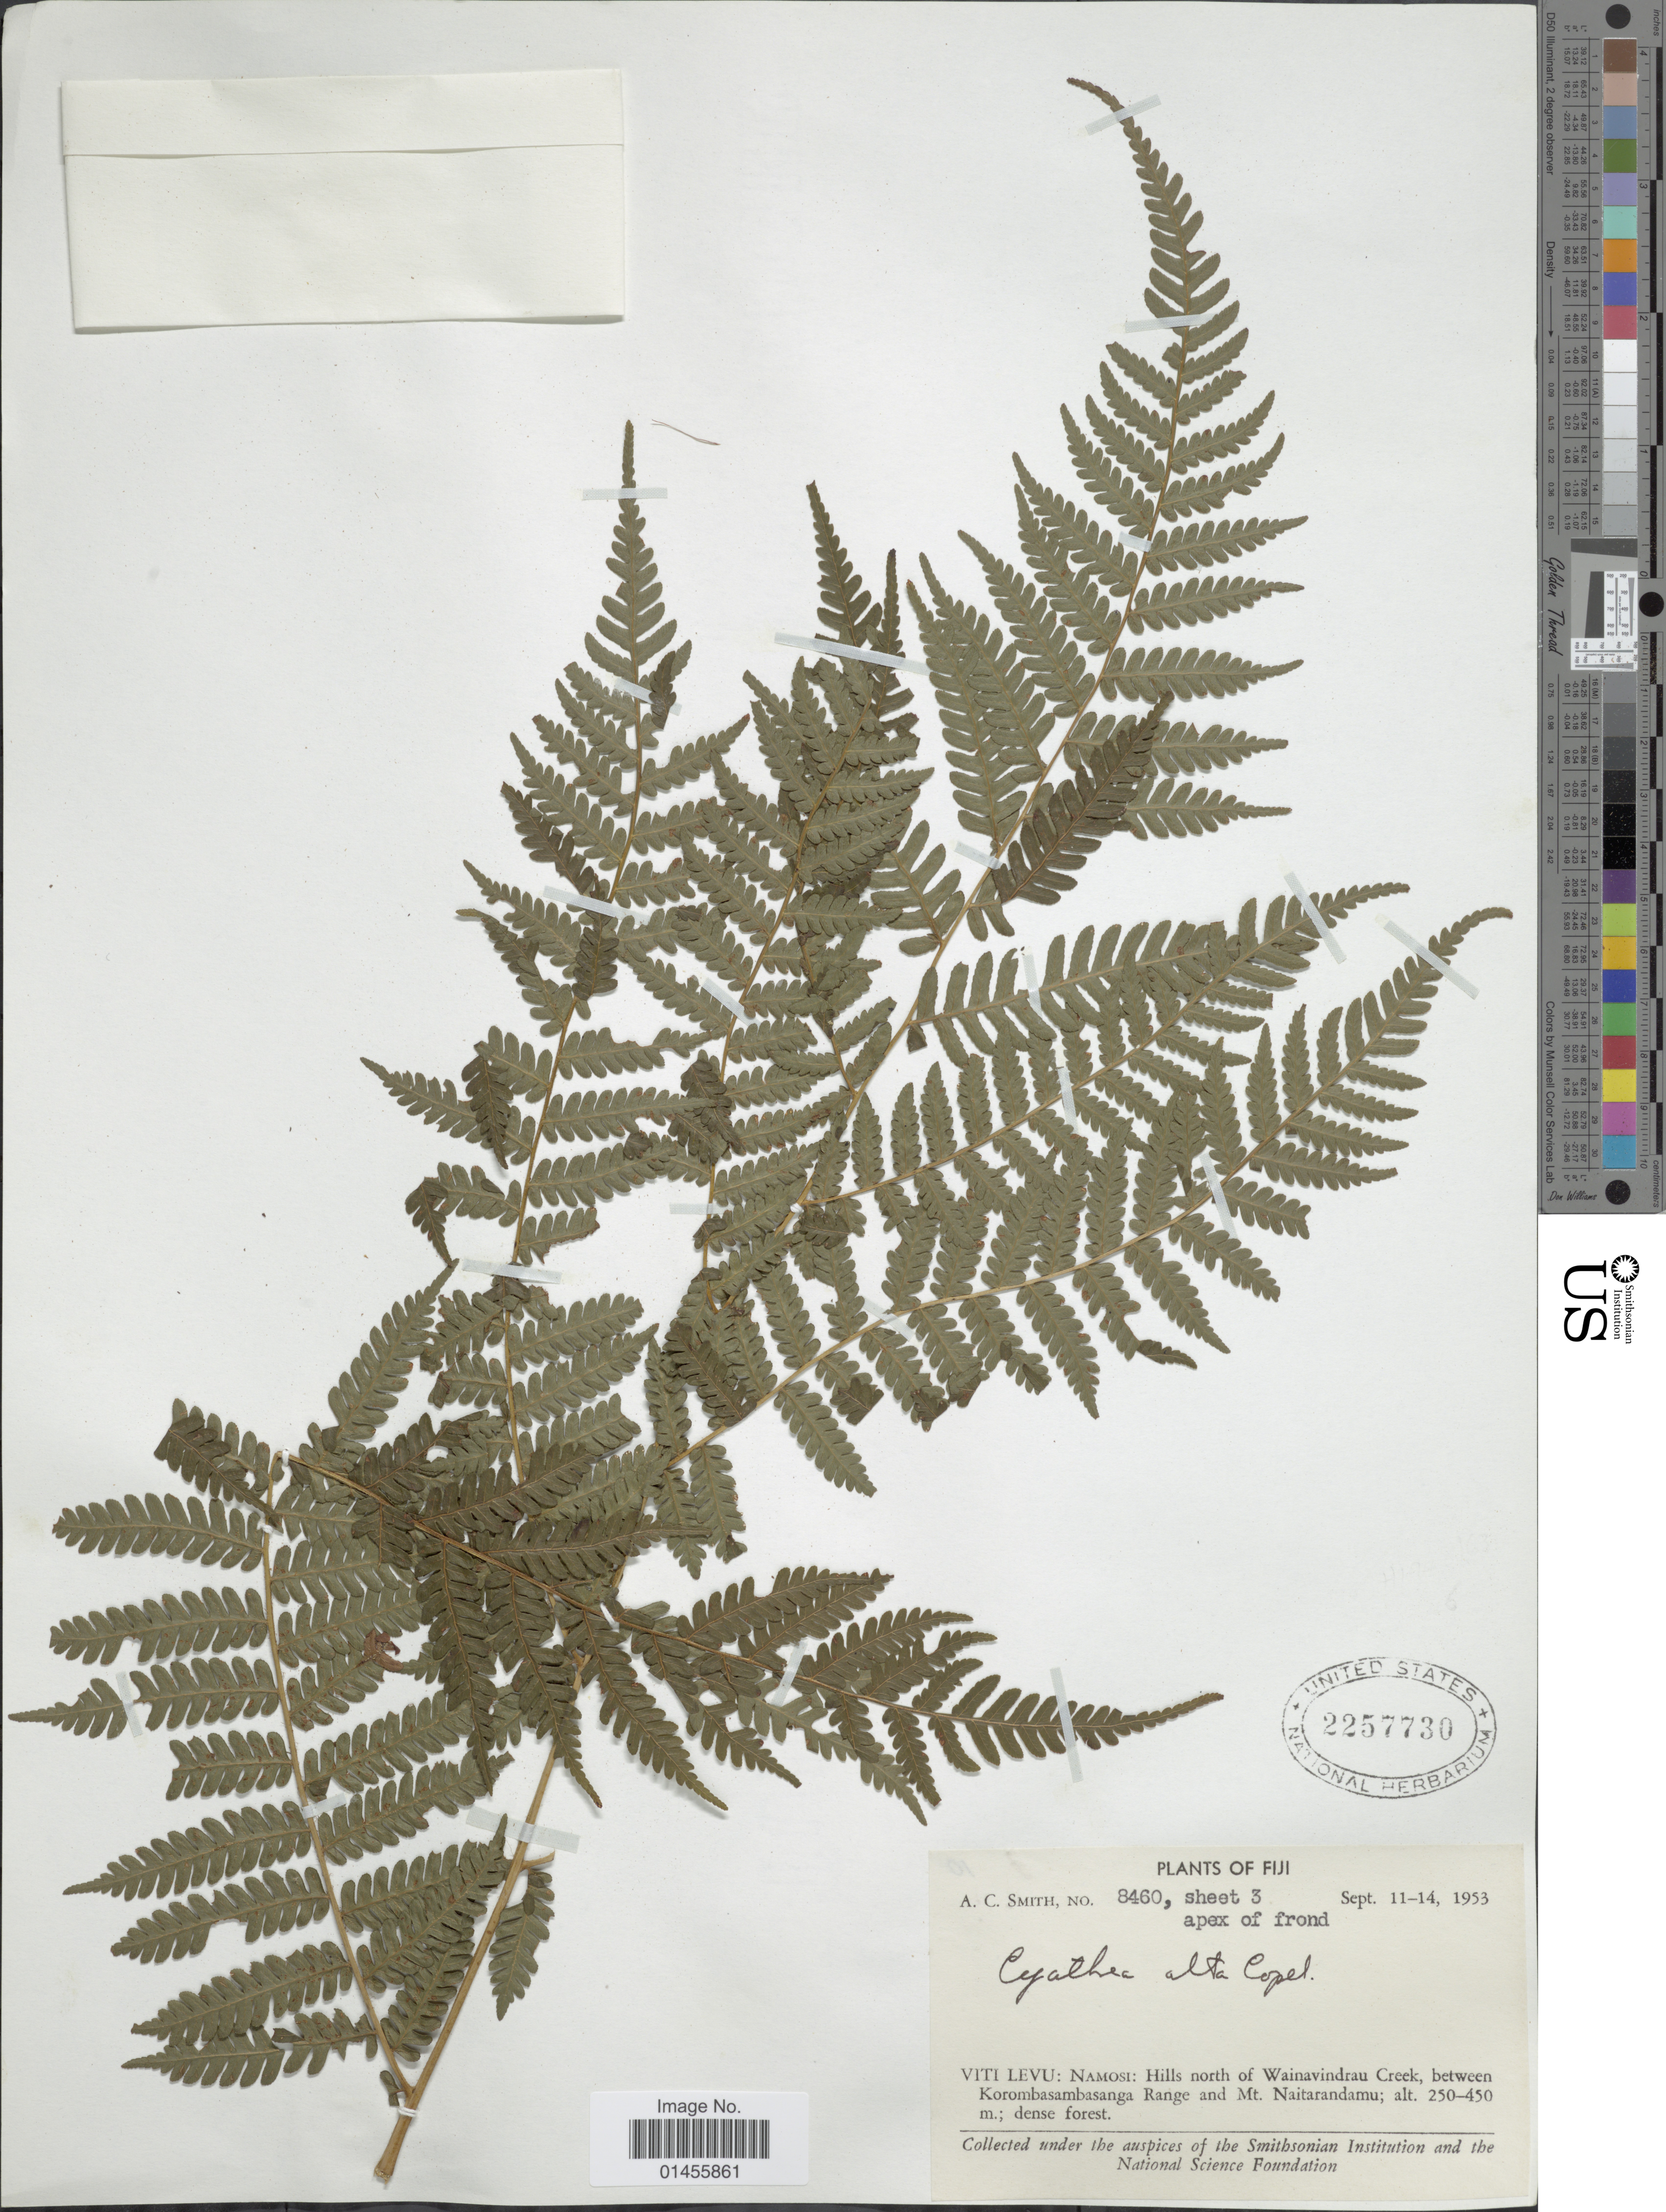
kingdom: Plantae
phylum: Tracheophyta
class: Polypodiopsida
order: Cyatheales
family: Cyatheaceae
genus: Alsophila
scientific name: Alsophila alta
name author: (Copel.) R.M. Tryon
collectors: A. C. Smith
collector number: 8460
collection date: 1953-09-11/1953-09-14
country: Fiji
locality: Viti Levu: Namosi: Hills north of Wainavindrau Creek, between Korombasambasanga Range and Mt. Naitarandamu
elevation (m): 250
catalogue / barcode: US 2257730